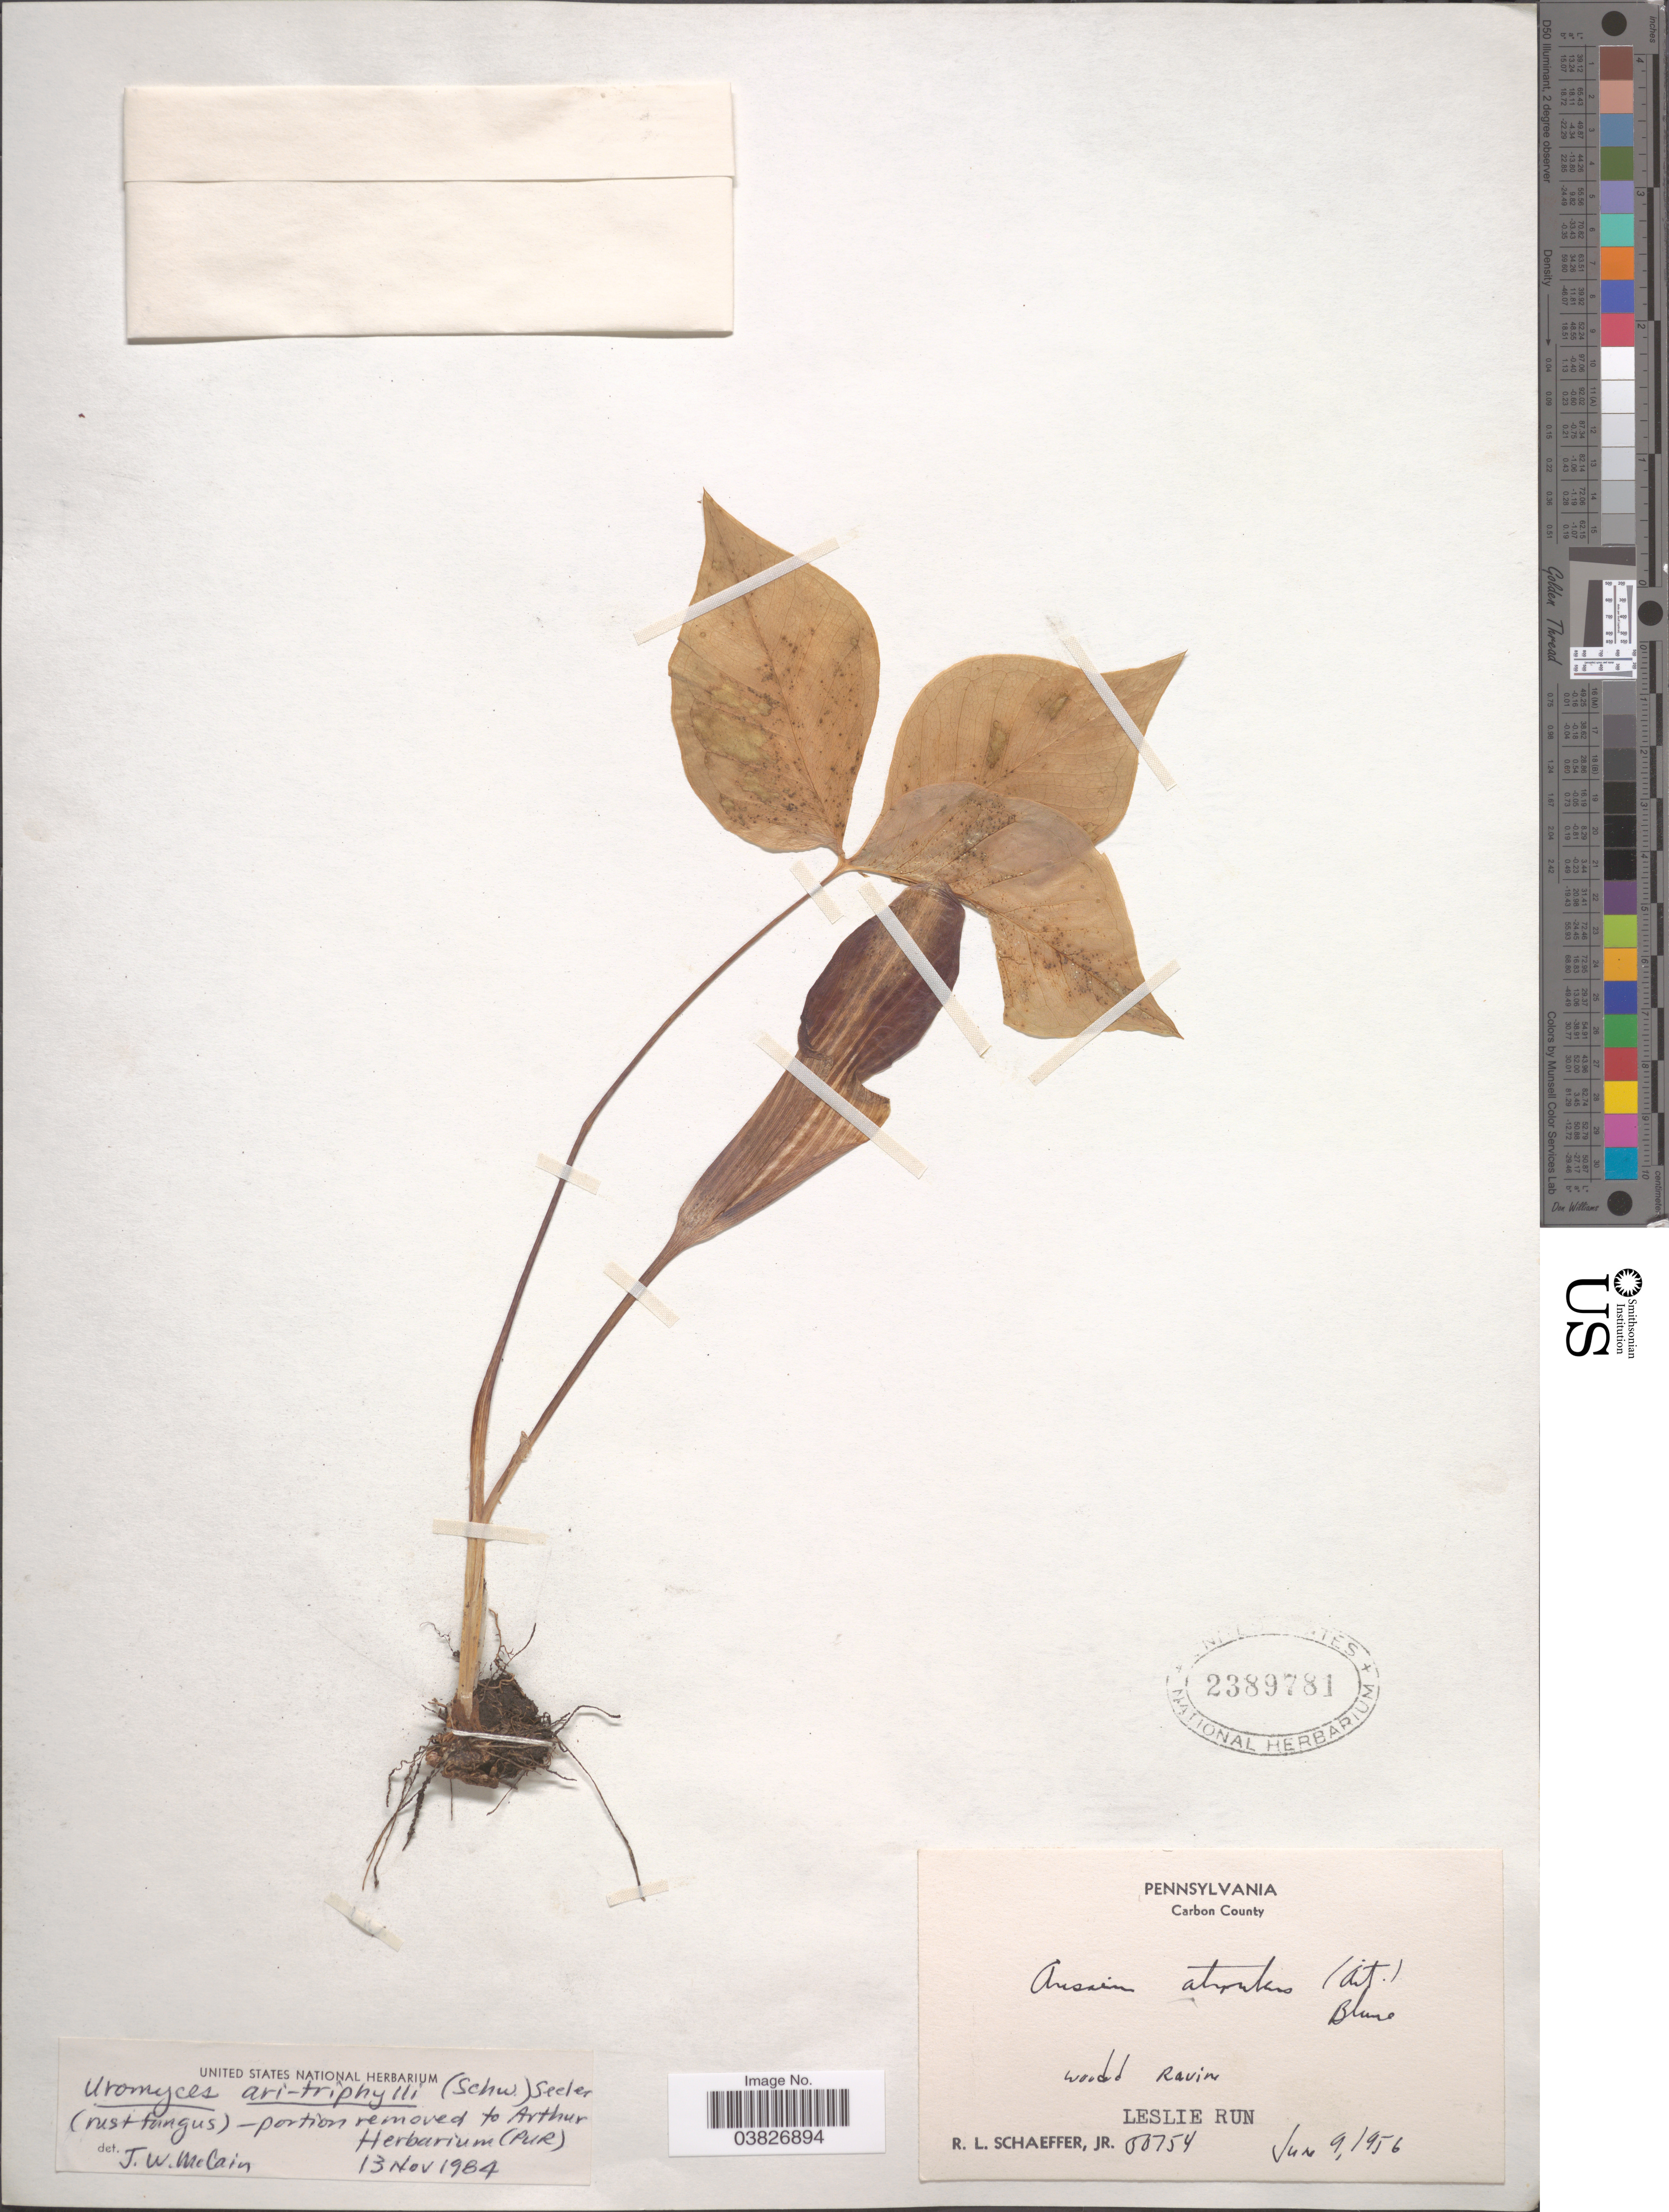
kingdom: Plantae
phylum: Tracheophyta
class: Liliopsida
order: Alismatales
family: Araceae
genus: Arisaema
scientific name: Arisaema atrorubens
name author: (Aiton) Blume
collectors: R. L. Schaeffer Jr.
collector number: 50754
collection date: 1956-06-09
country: United States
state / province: Pennsylvania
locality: Carbon County. Wooded Ravine. Leslie Run.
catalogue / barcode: US 2389781